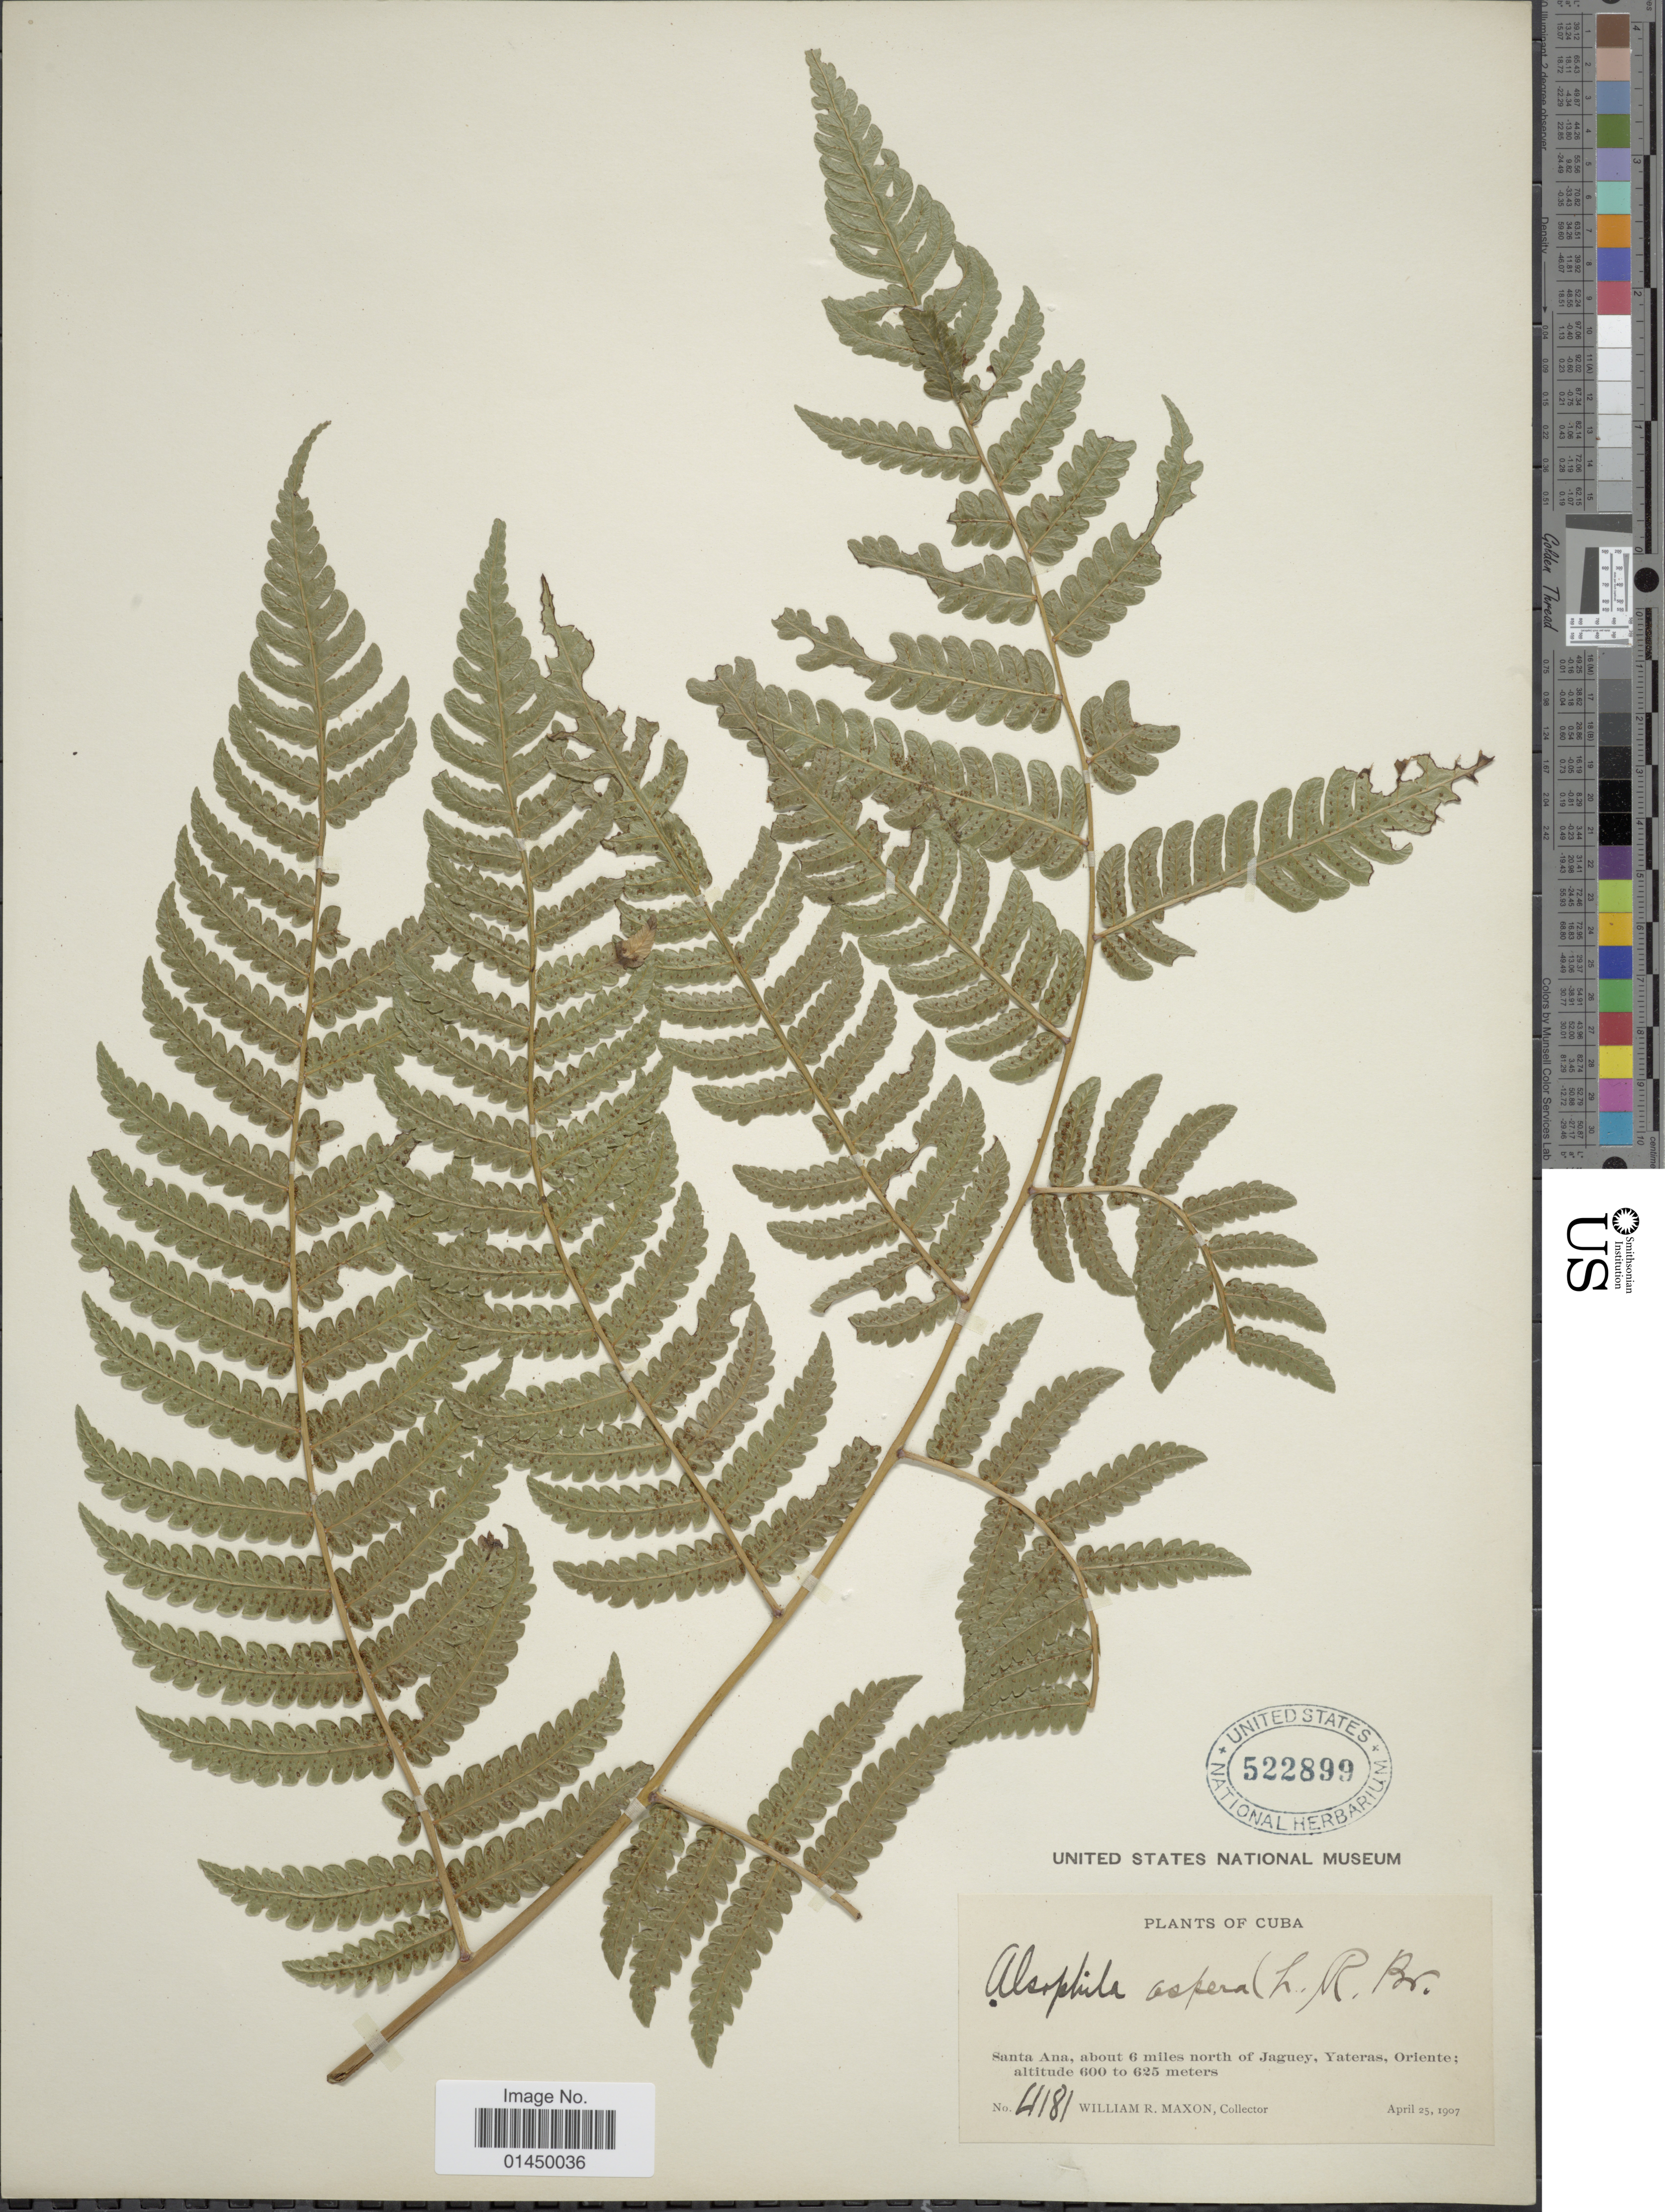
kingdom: Plantae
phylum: Tracheophyta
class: Polypodiopsida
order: Cyatheales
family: Cyatheaceae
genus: Cyathea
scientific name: Cyathea aspera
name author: (L.) Sw.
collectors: W. R. Maxon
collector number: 4181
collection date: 1907-04-25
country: Cuba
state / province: Oriente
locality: Santa Ana, about 6 miles north of Jaguey, Yateras, Oriente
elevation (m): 600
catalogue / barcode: US 522899